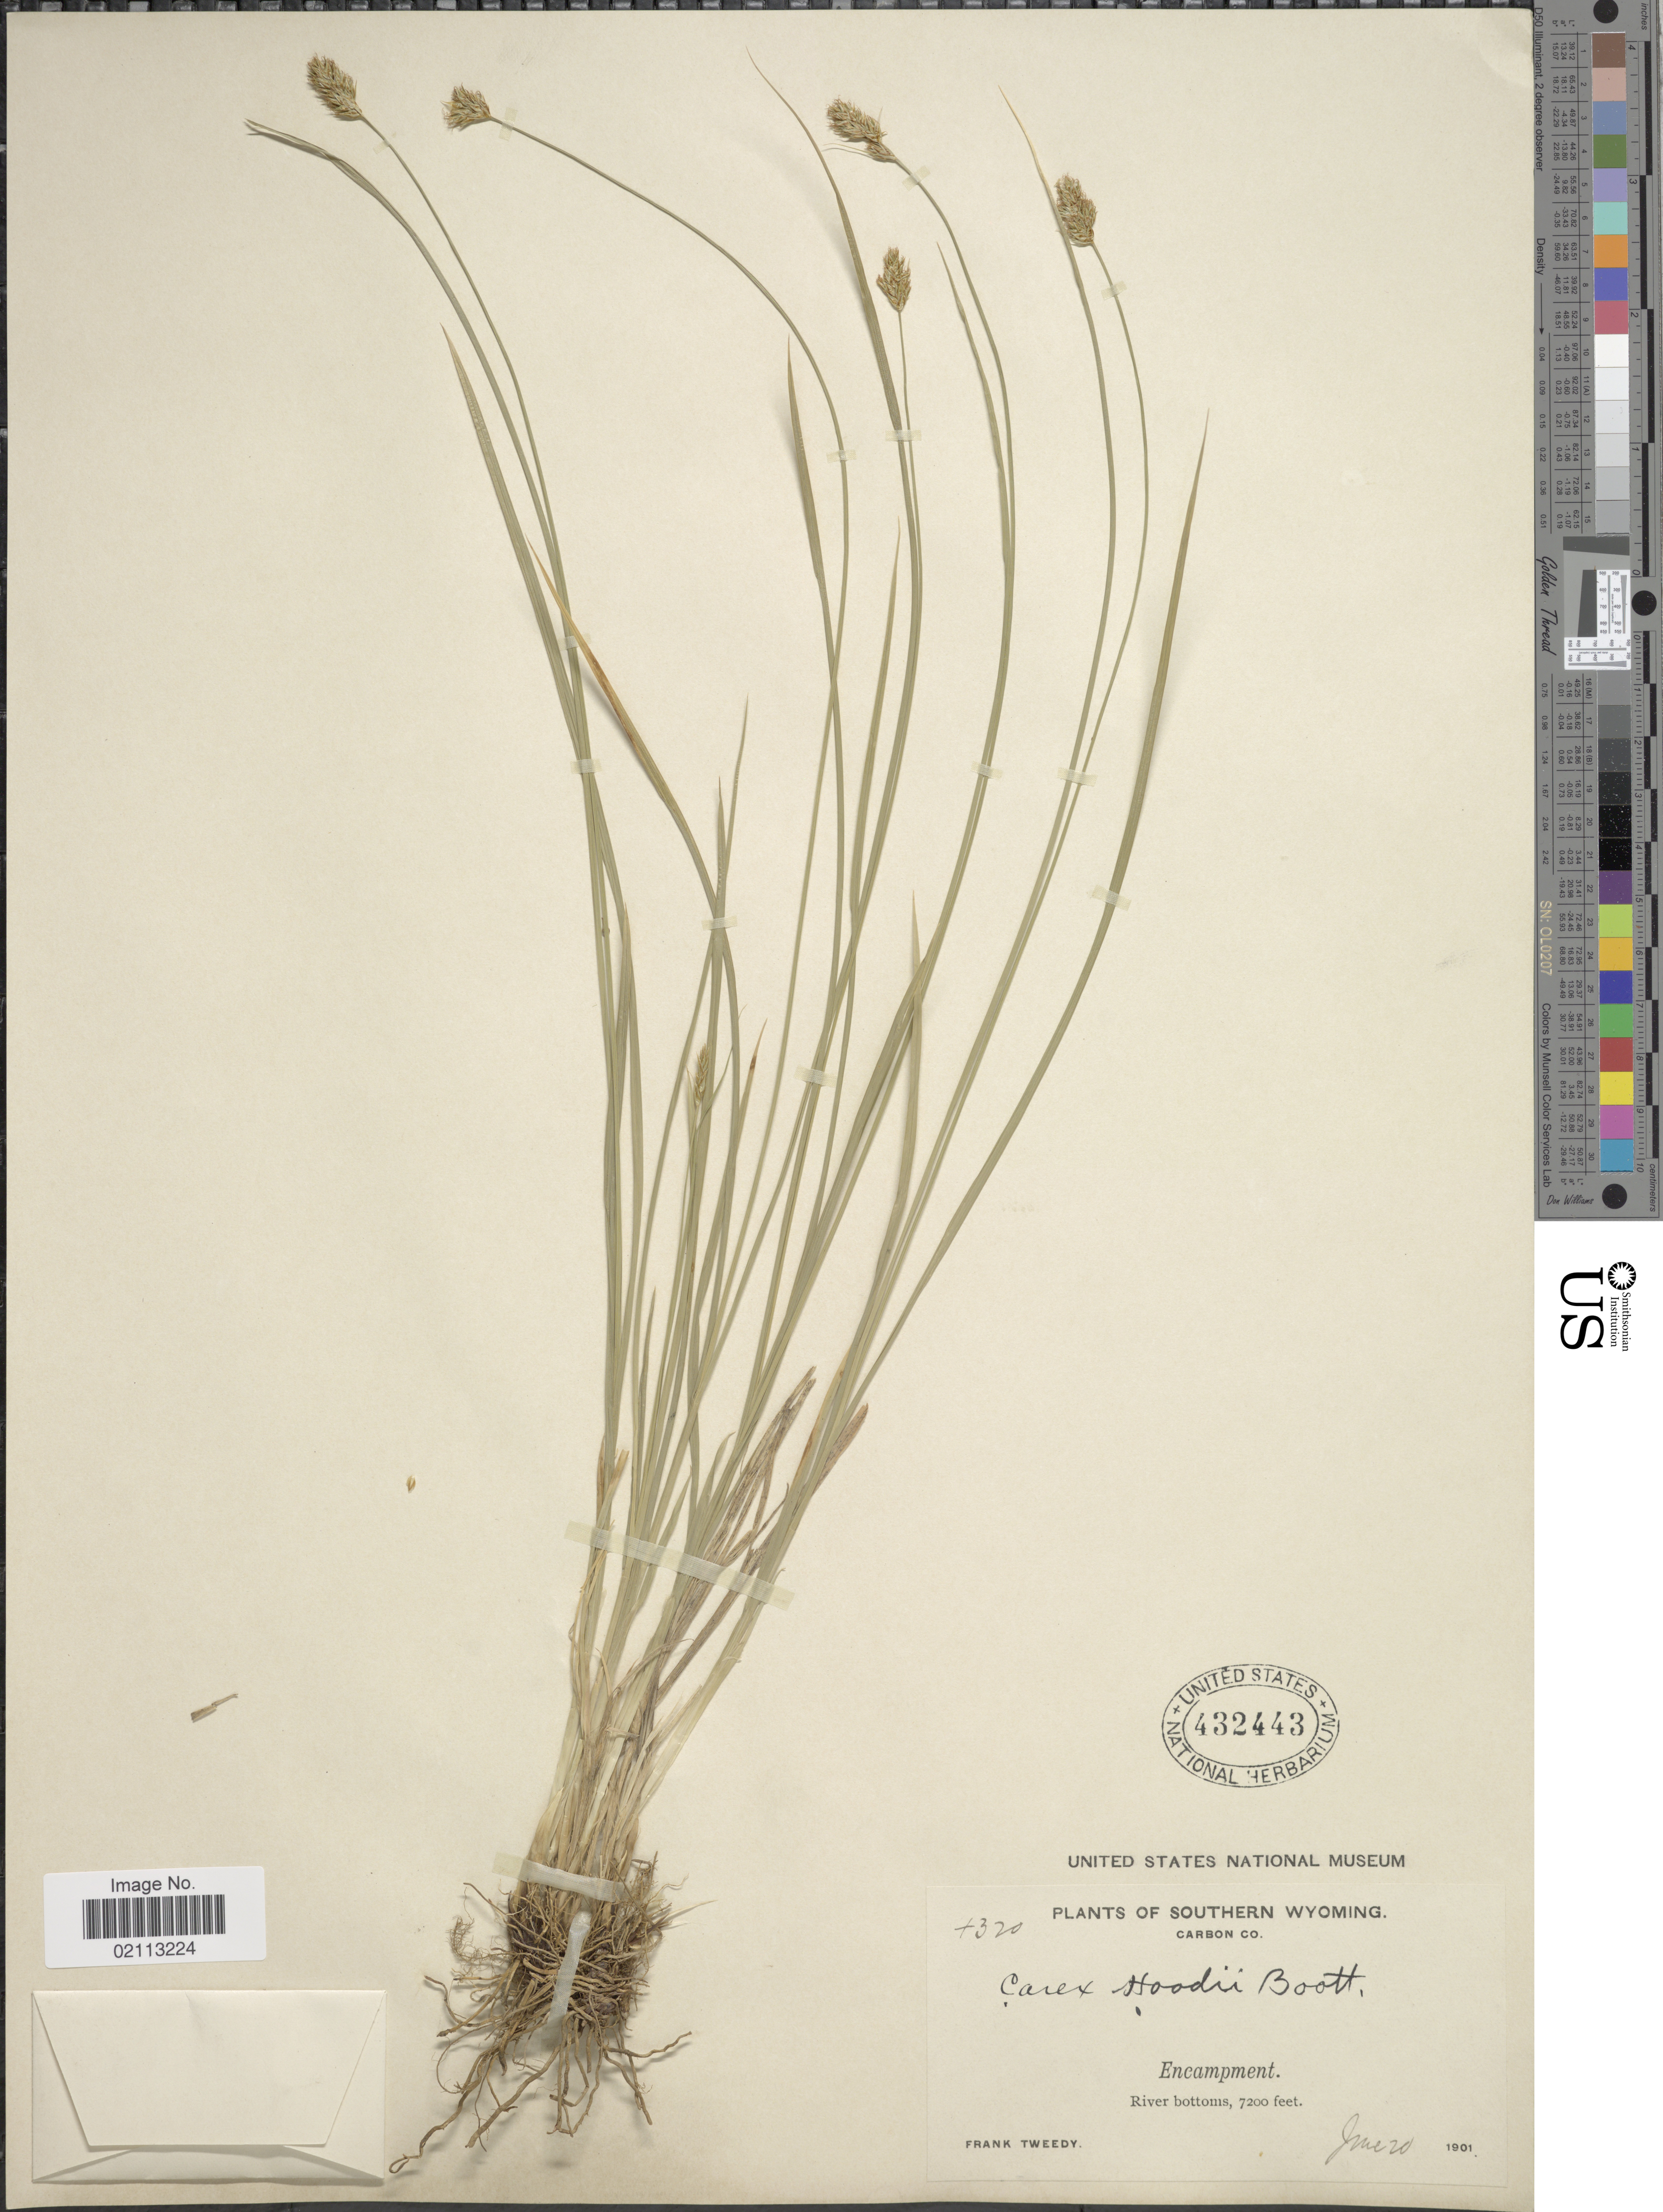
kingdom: Plantae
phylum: Tracheophyta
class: Liliopsida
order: Poales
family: Cyperaceae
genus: Carex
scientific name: Carex hoodii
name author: Boott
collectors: F. Tweedy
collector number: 320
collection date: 1901-06-20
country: United States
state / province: Wyoming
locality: Southern Wyoming, Carbon Co., Encampment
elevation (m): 2195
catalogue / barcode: US 432443